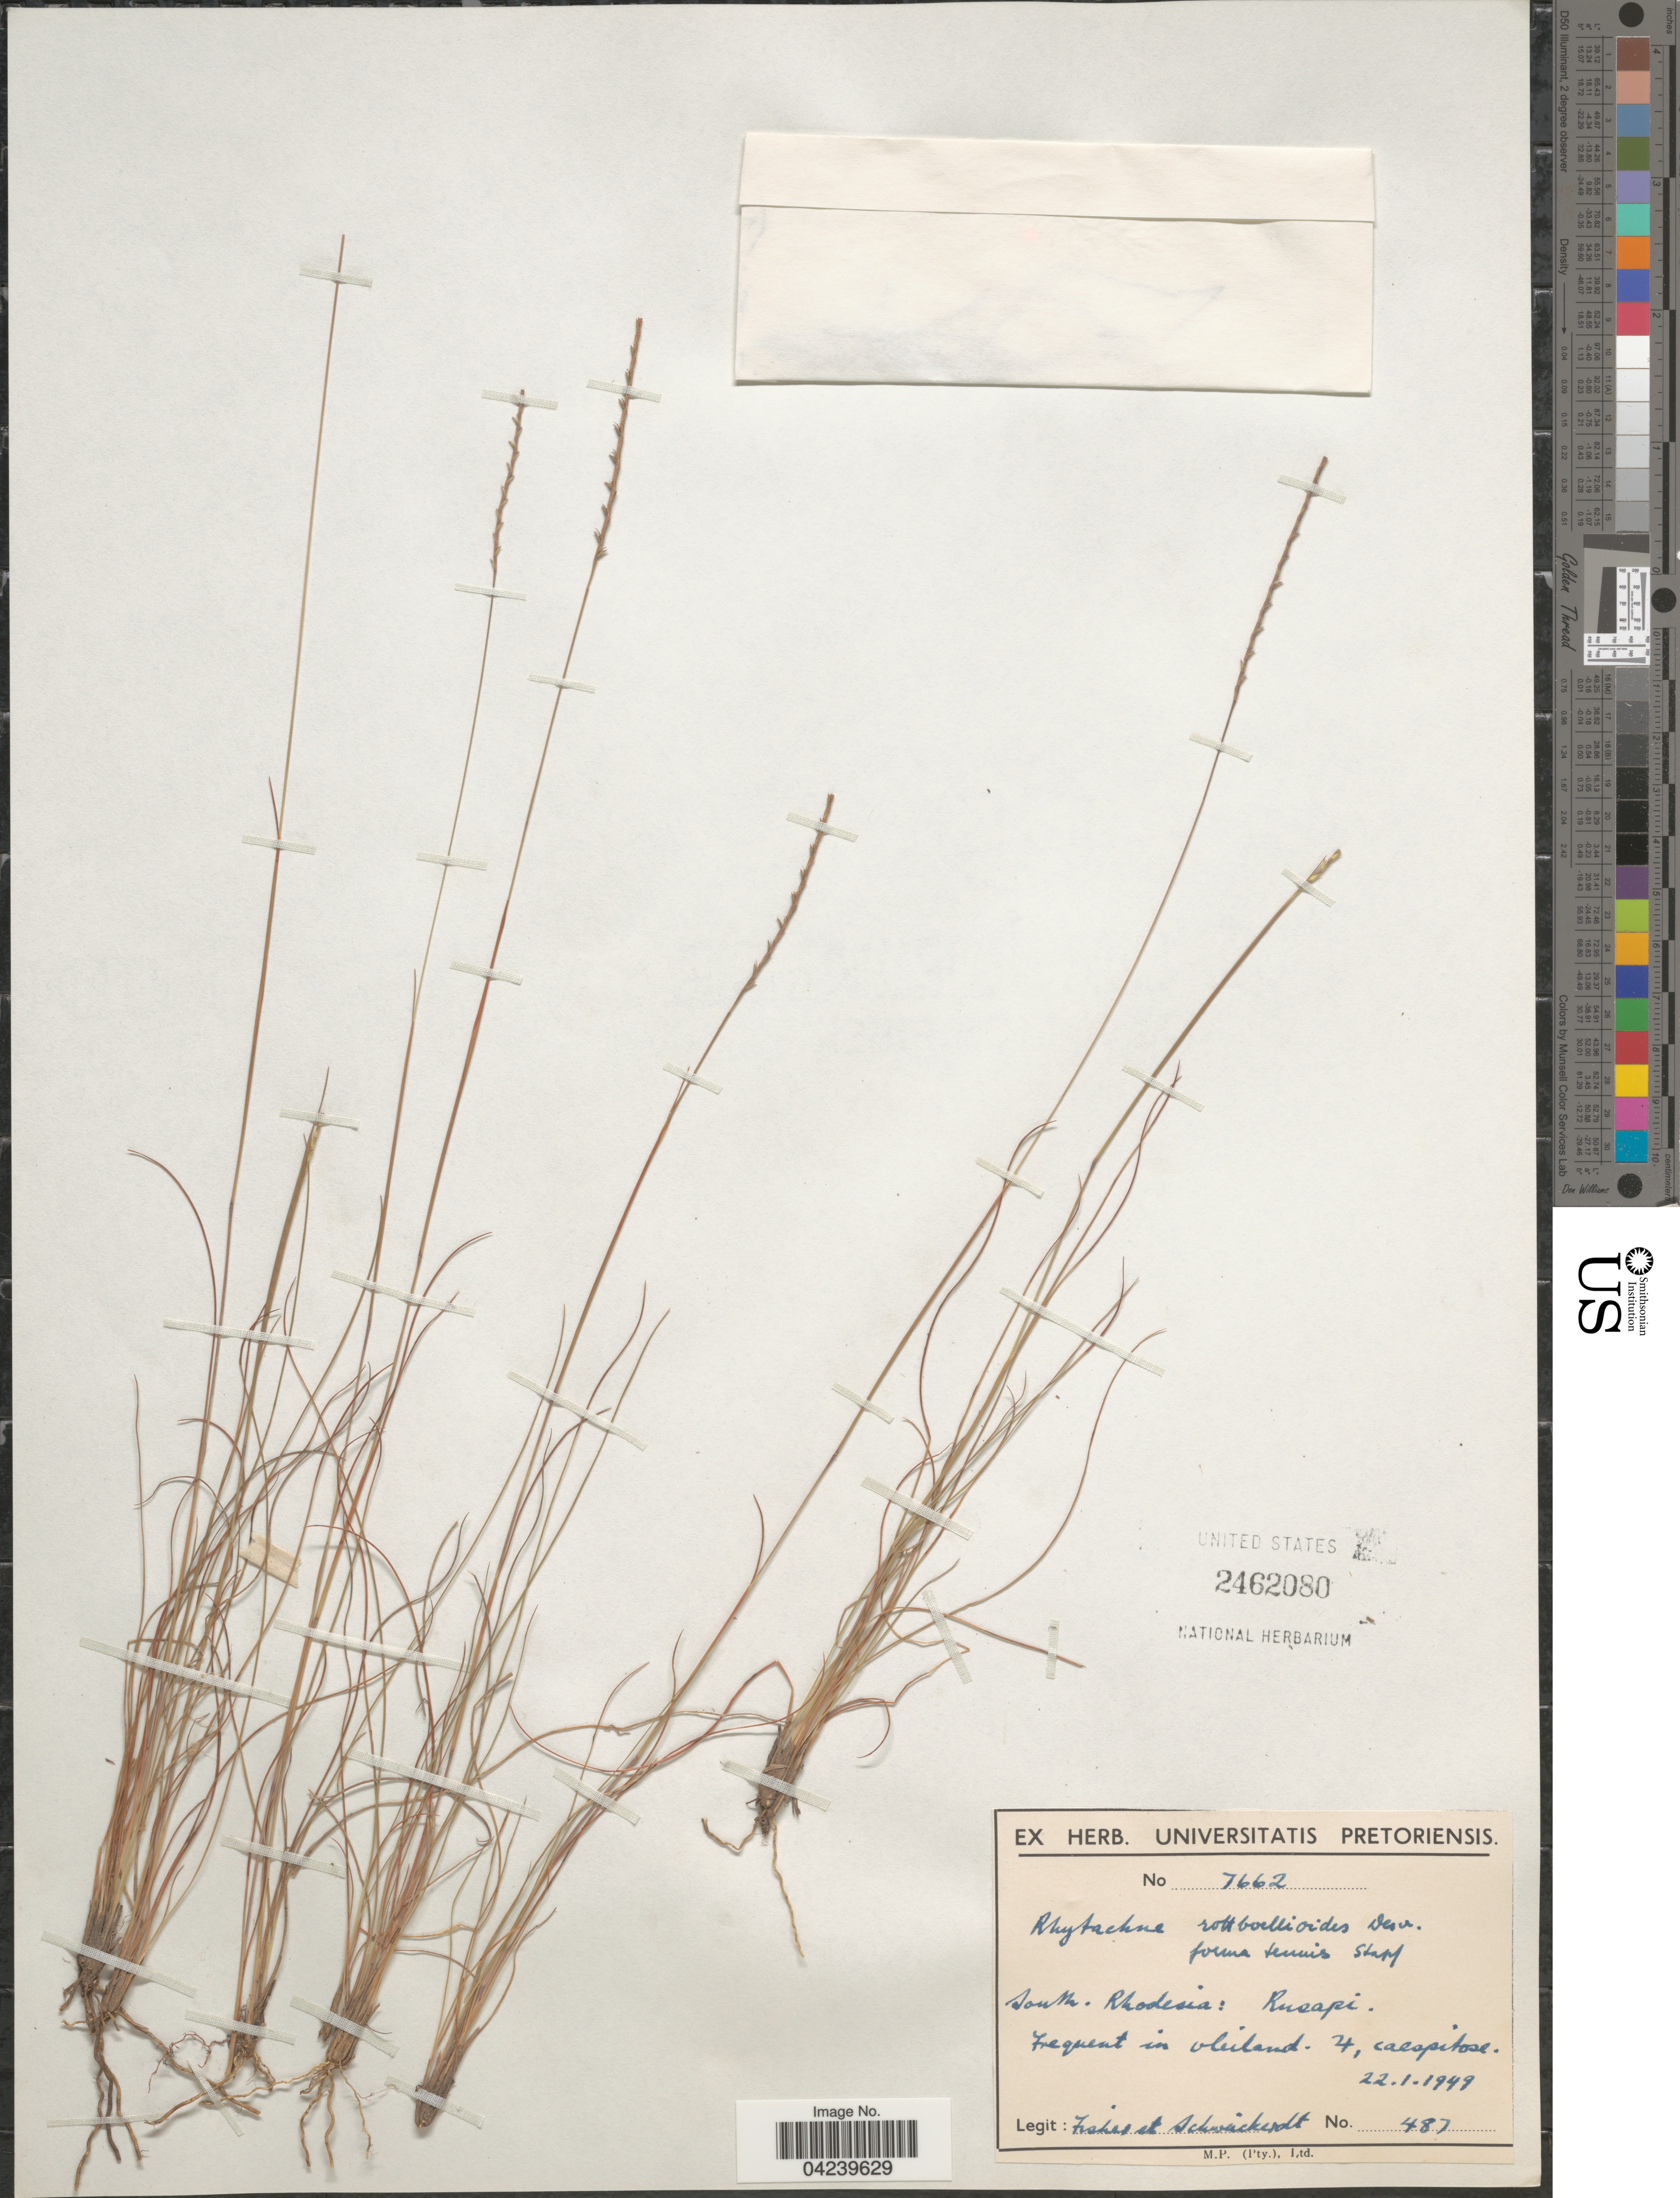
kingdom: Plantae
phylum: Tracheophyta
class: Liliopsida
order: Poales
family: Poaceae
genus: Rhytachne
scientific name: Rhytachne rottboellioides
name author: Desv.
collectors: Fuher & -. Schweickerdt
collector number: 487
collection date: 1949-01-22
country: Zimbabwe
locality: Southern Rhodesia: Rusapi.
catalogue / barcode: US 2462080